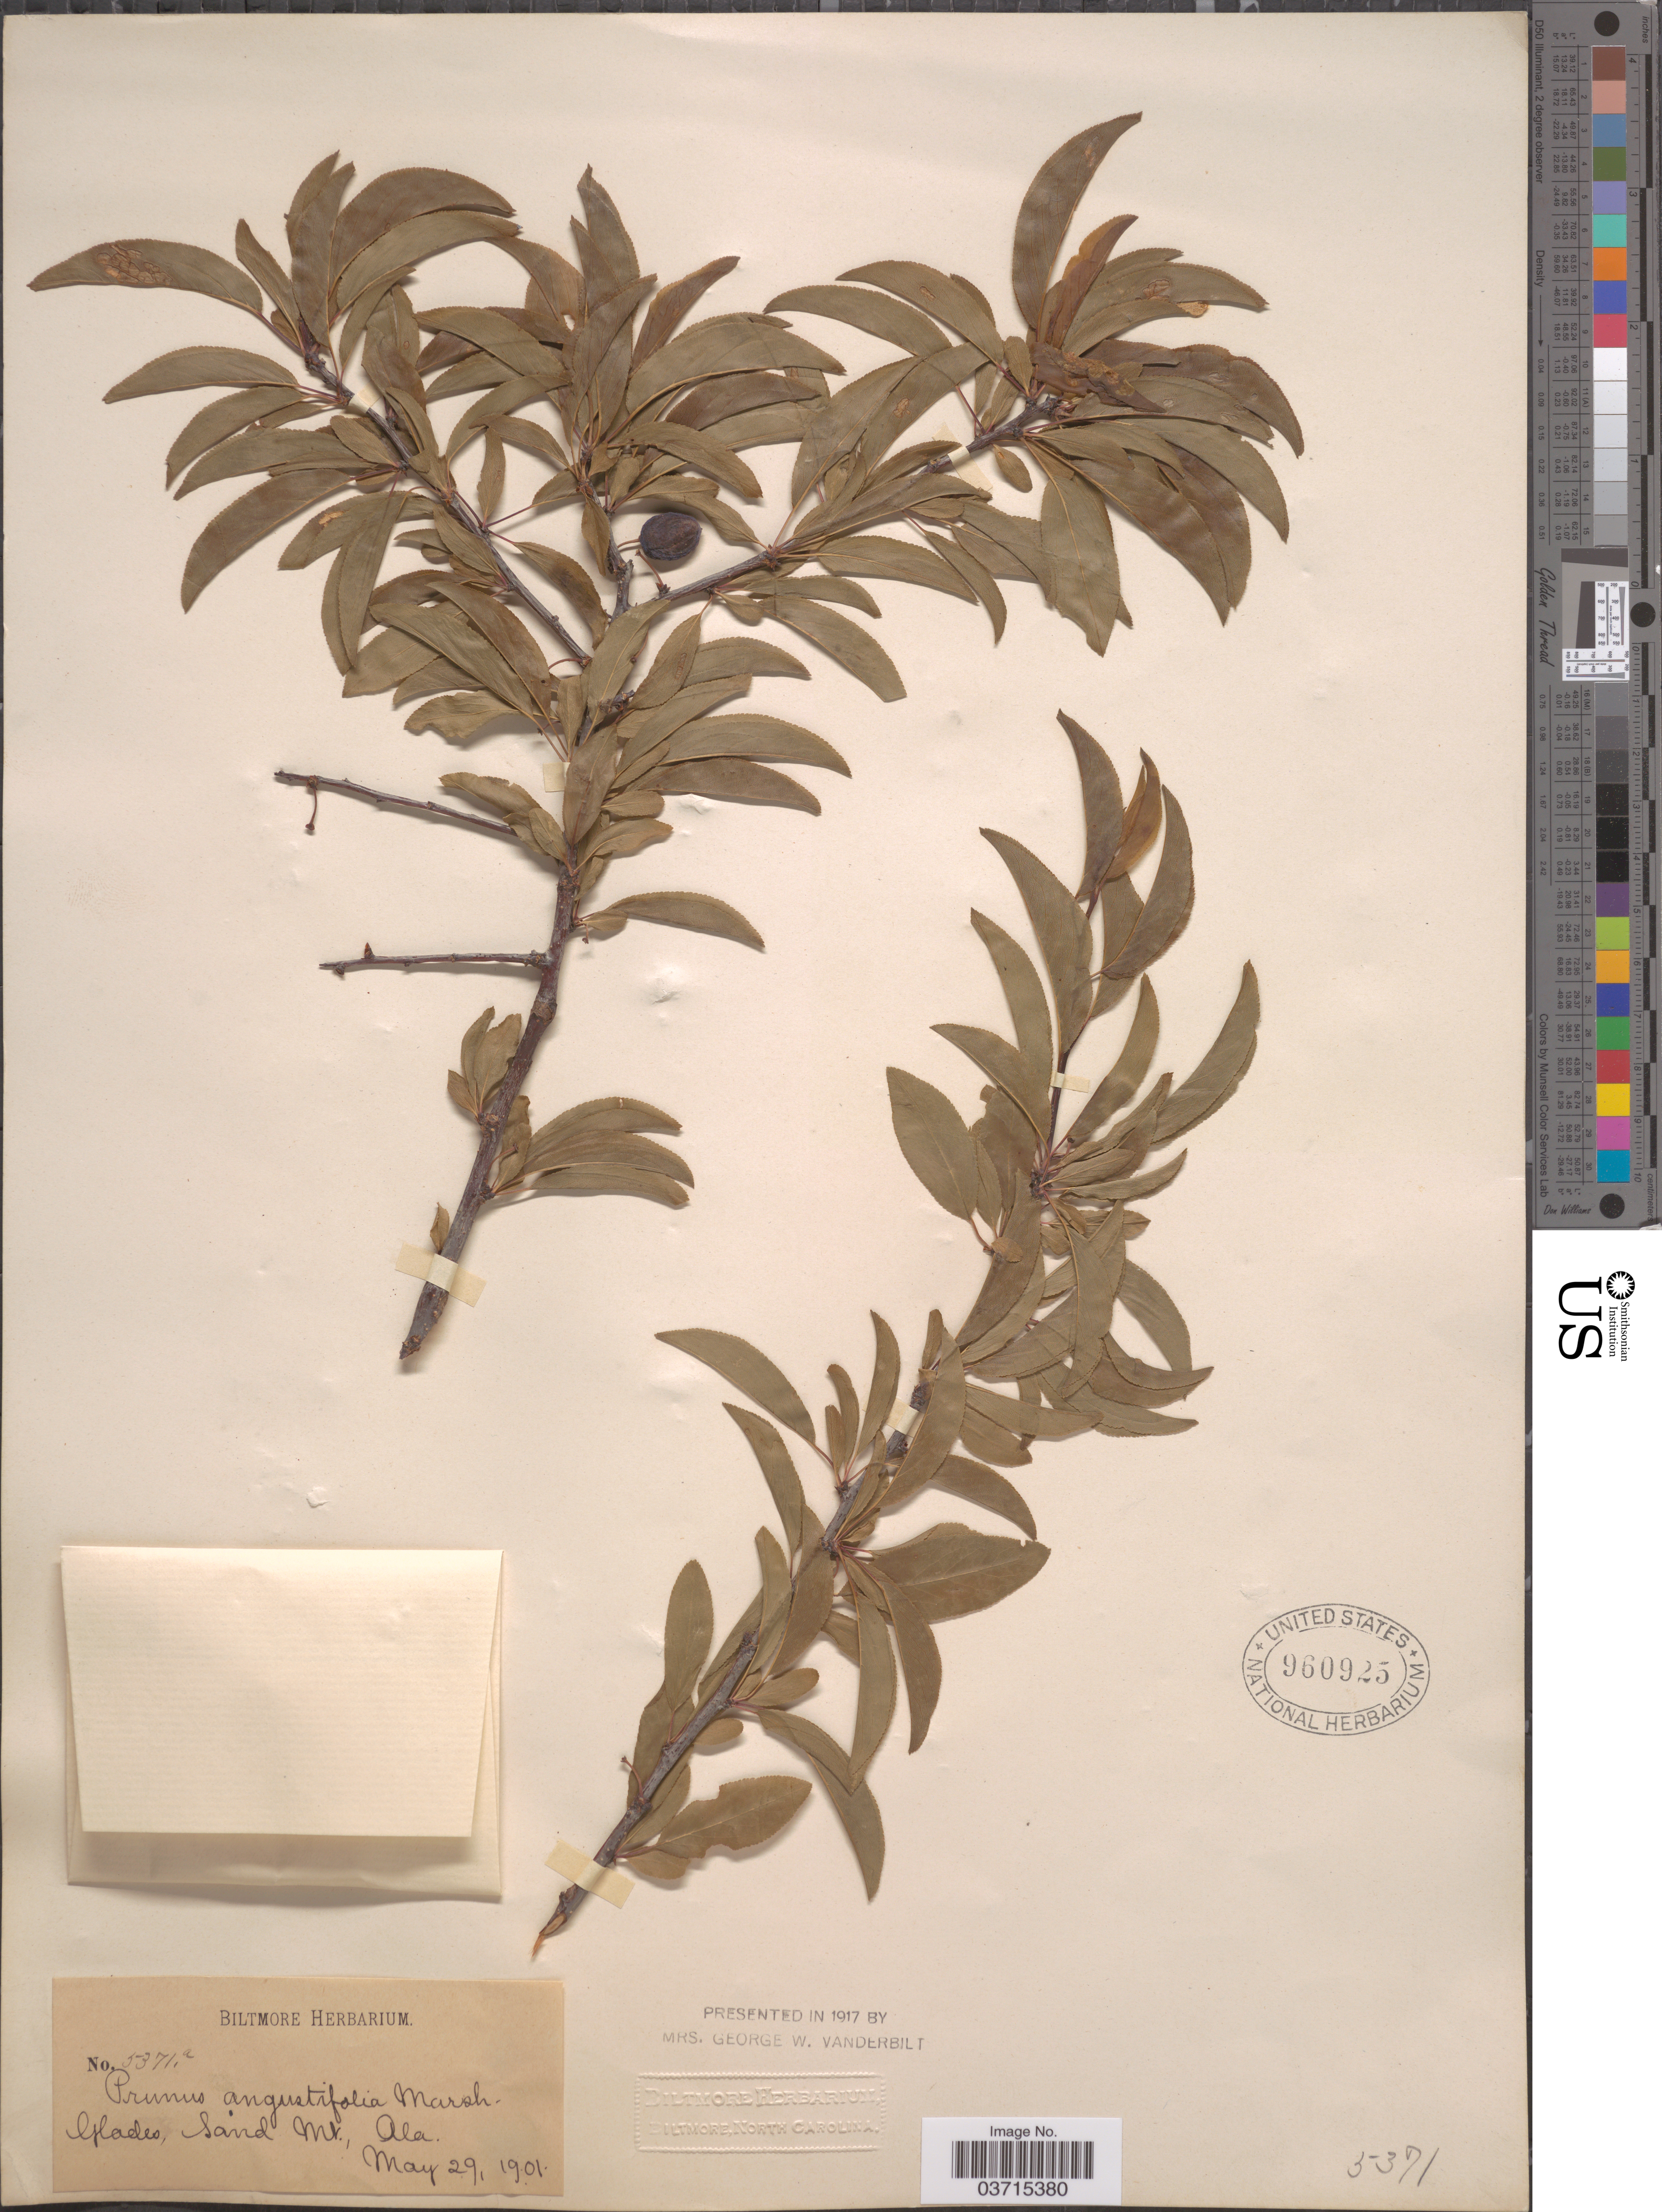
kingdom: Plantae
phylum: Tracheophyta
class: Magnoliopsida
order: Rosales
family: Rosaceae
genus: Prunus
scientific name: Prunus angustifolia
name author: Marshall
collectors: ex herb. Biltmore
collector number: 5371a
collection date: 1901-05-29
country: United States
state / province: Alabama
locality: Glades, Sand Mt.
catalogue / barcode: US 960925